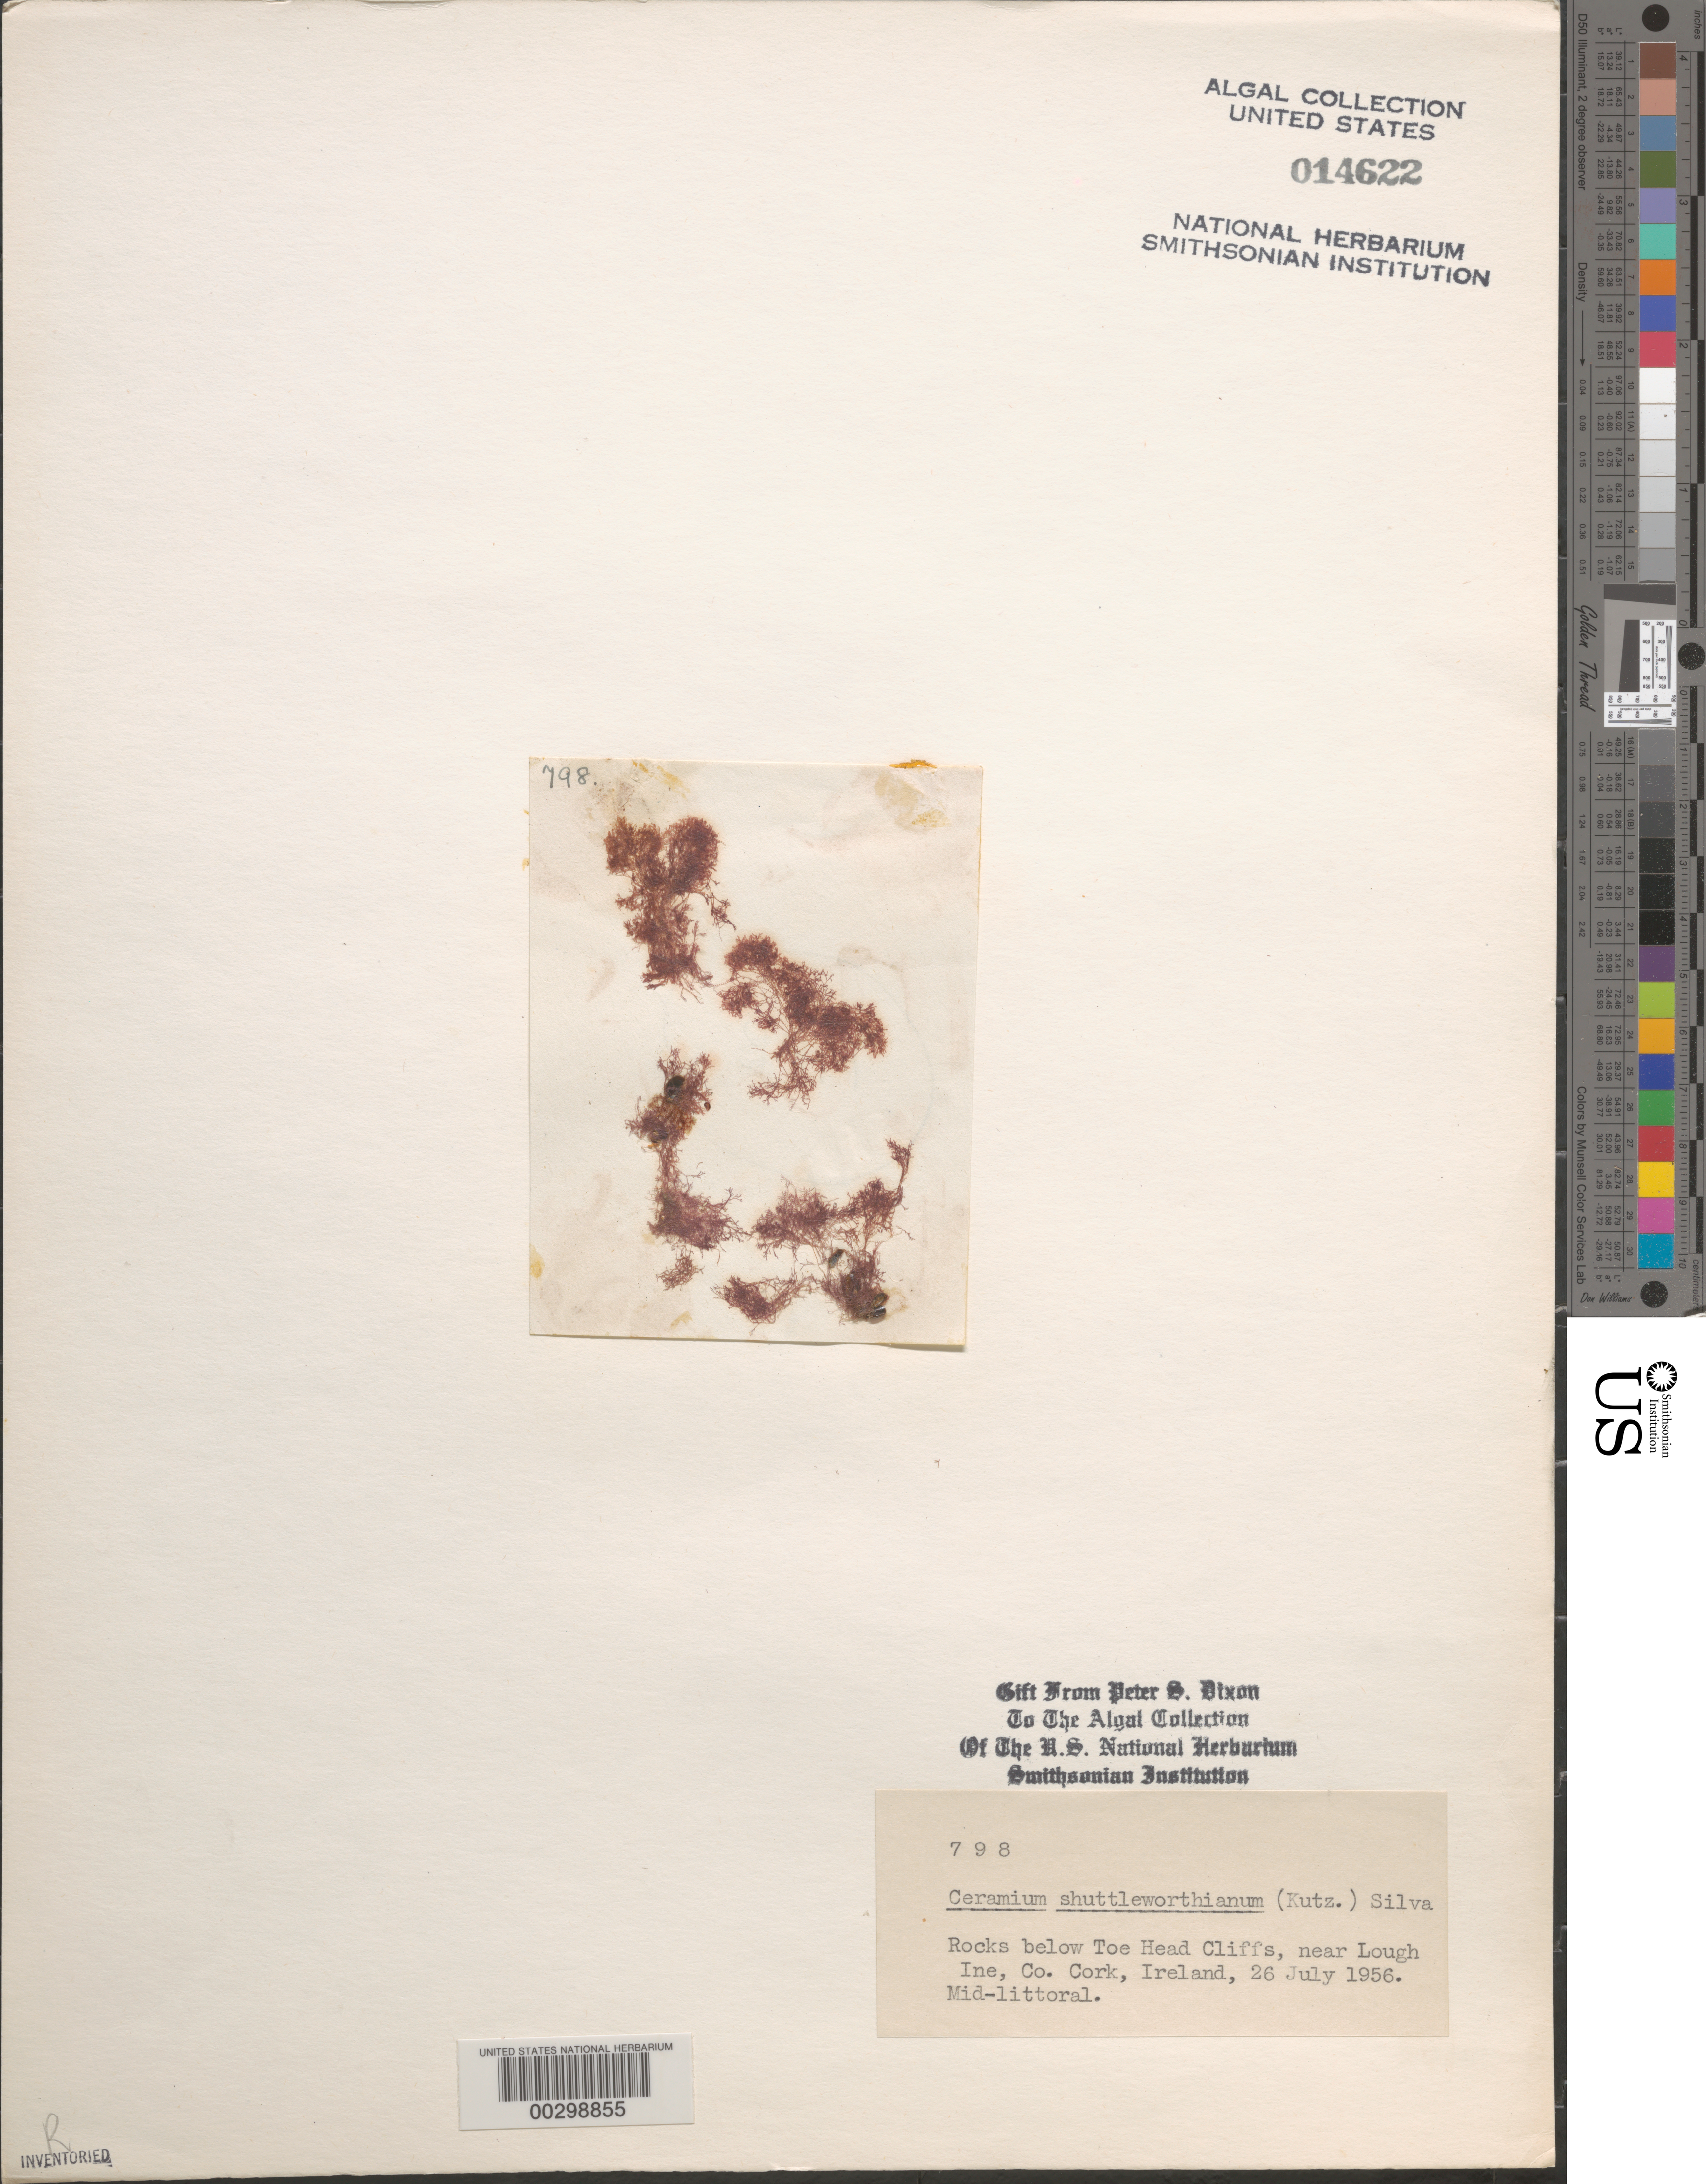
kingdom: Plantae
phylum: Rhodophyta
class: Florideophyceae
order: Ceramiales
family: Ceramiaceae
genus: Ceramium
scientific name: Ceramium shuttleworthianum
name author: (Kütz.) Rabenh.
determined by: Dixon, P. S.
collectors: P. S. Dixon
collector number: PSD 798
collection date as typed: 26 Jul 1956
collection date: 1956-07-26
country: Ireland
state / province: Munster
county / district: Cork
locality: Below Toe Head Cliffs, near Lough Ine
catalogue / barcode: US 14622